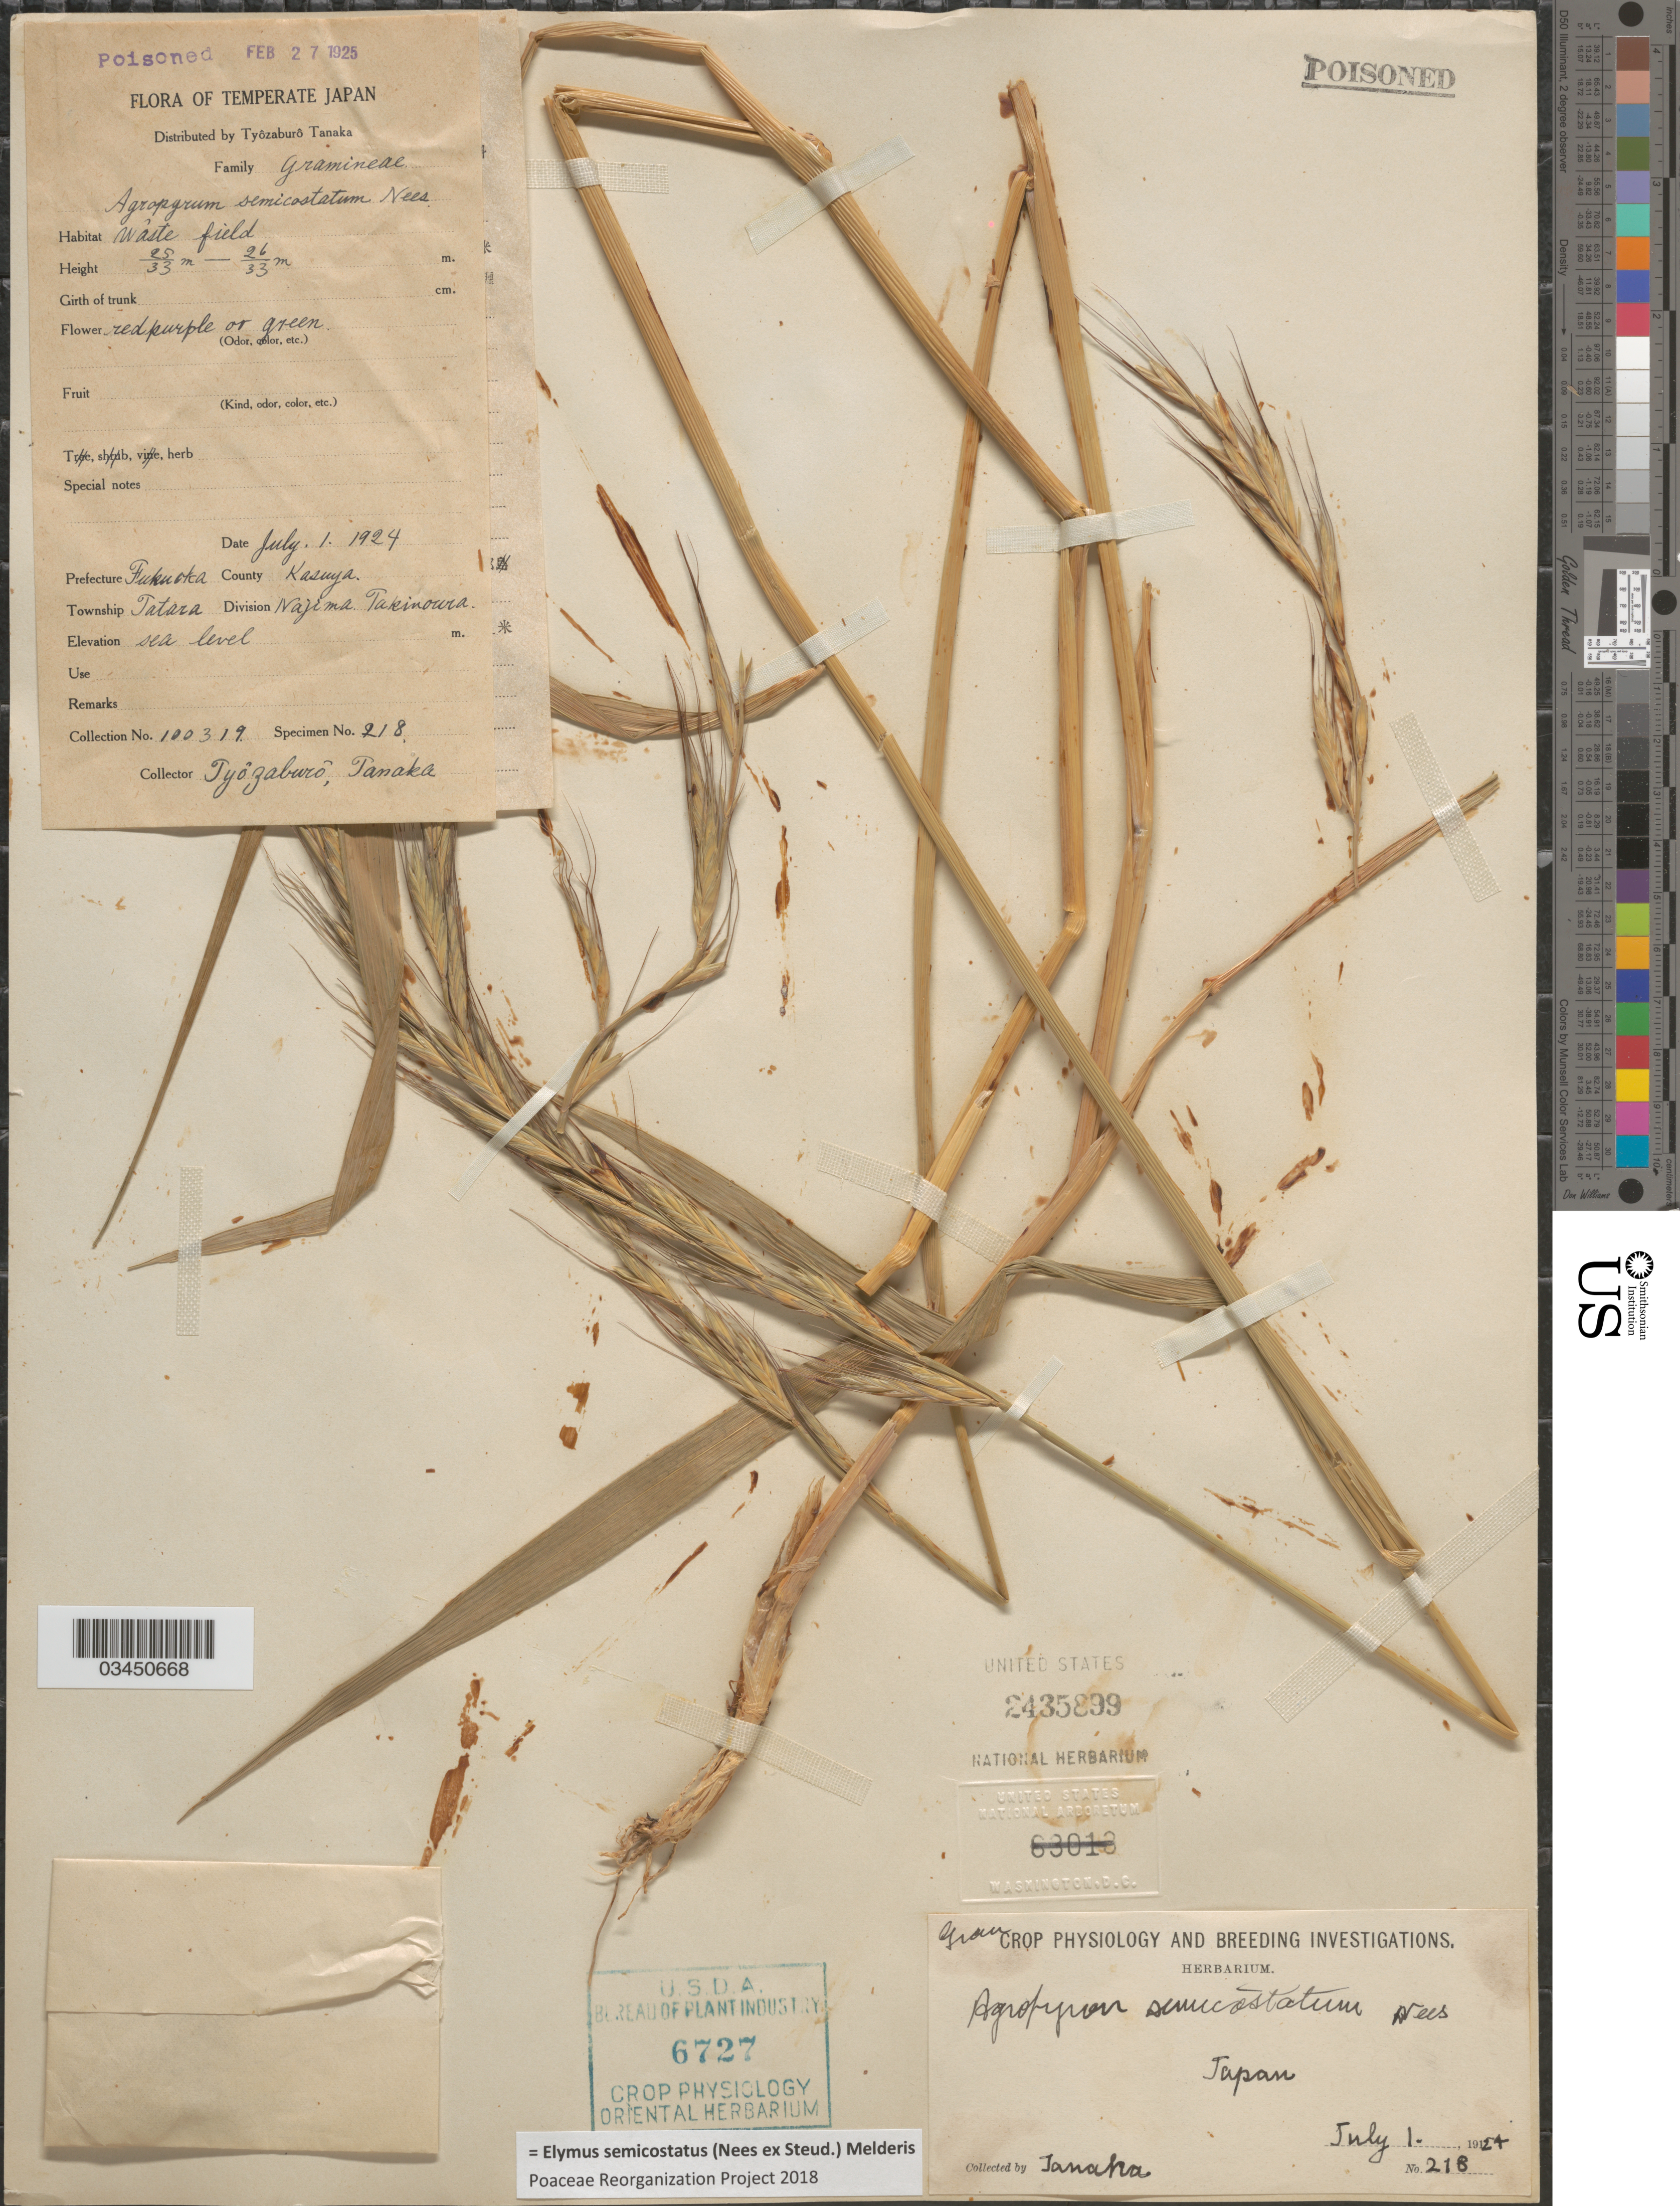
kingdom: Plantae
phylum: Tracheophyta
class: Liliopsida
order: Poales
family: Poaceae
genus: Elymus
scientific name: Elymus semicostatus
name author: (Nees ex Steud.) Melderis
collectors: T. Tanaka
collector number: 100319/218?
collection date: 1924-07-01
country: Japan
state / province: Hukuoka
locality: Temperate Japan. Prefecture Fukuoka. County Kasuya. Township Tatara Division Najima Takinoura.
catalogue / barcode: US 2435899